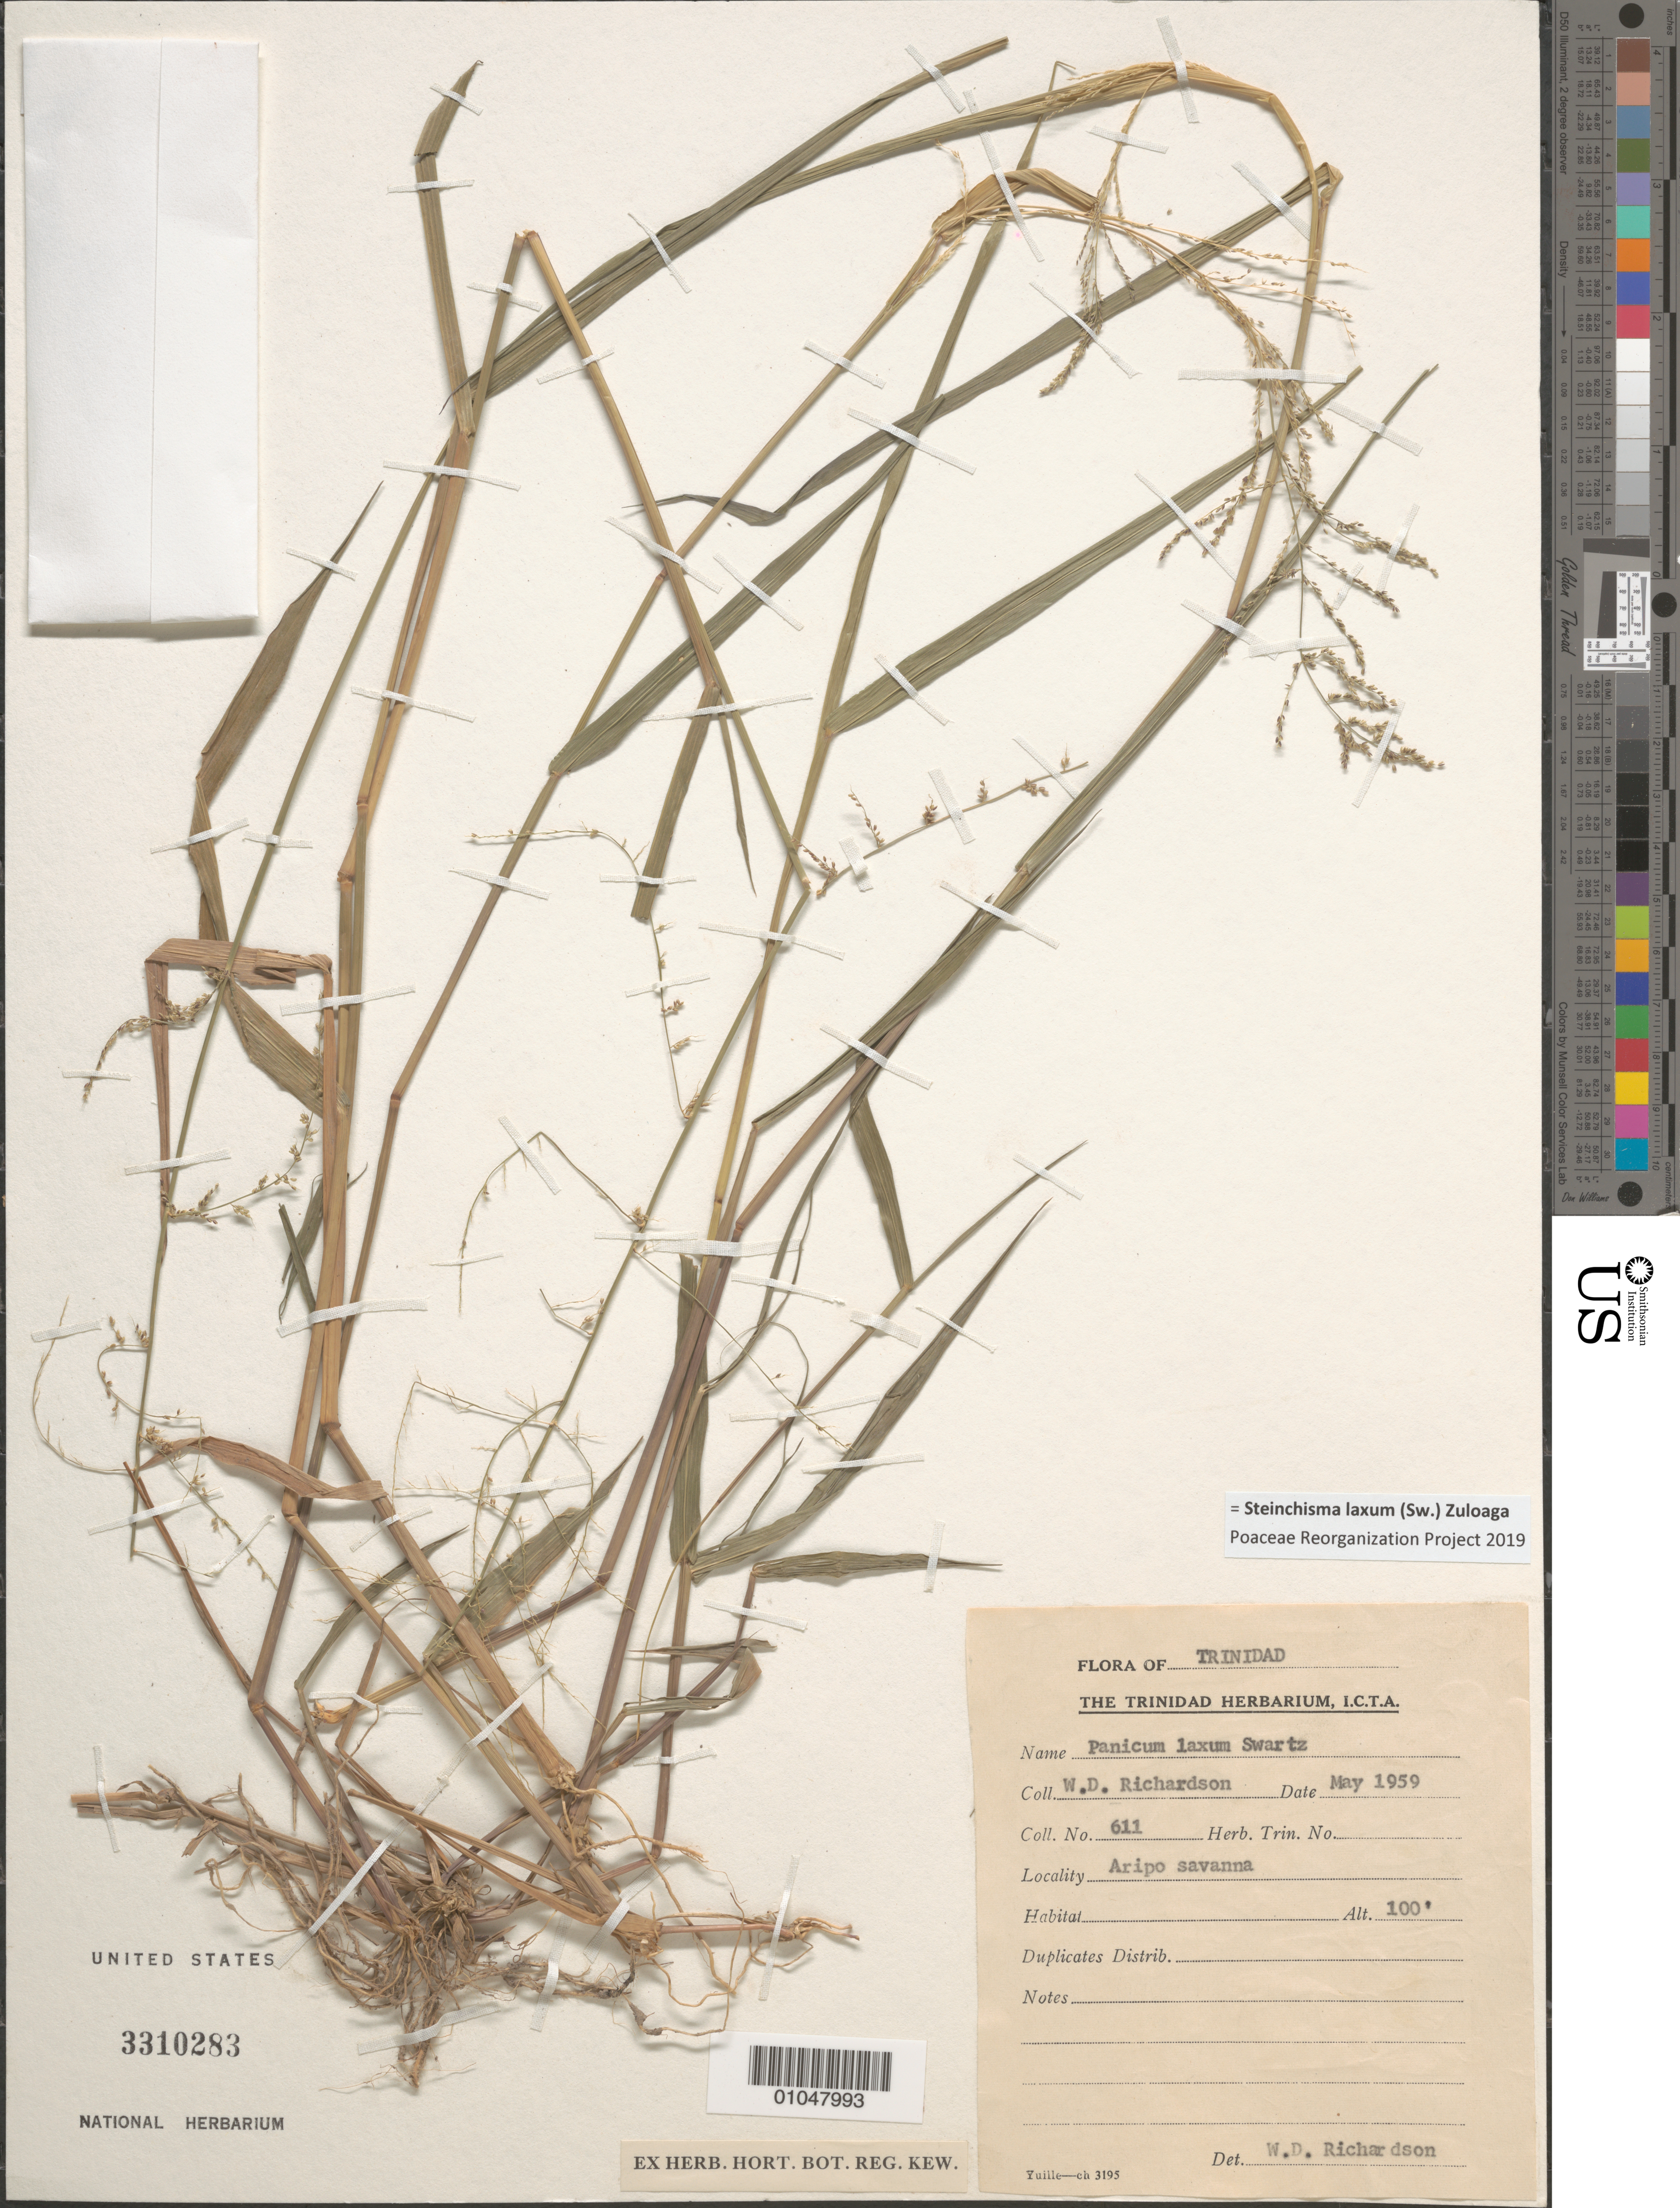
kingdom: Plantae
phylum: Tracheophyta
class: Liliopsida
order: Poales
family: Poaceae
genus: Panicum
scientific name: Panicum laxum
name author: Sw.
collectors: W. D. Richardson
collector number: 611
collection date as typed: May 1959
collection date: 1959-05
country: Trinidad and Tobago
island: Trinidad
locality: Aripo savanna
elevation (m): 30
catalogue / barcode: US 3310283